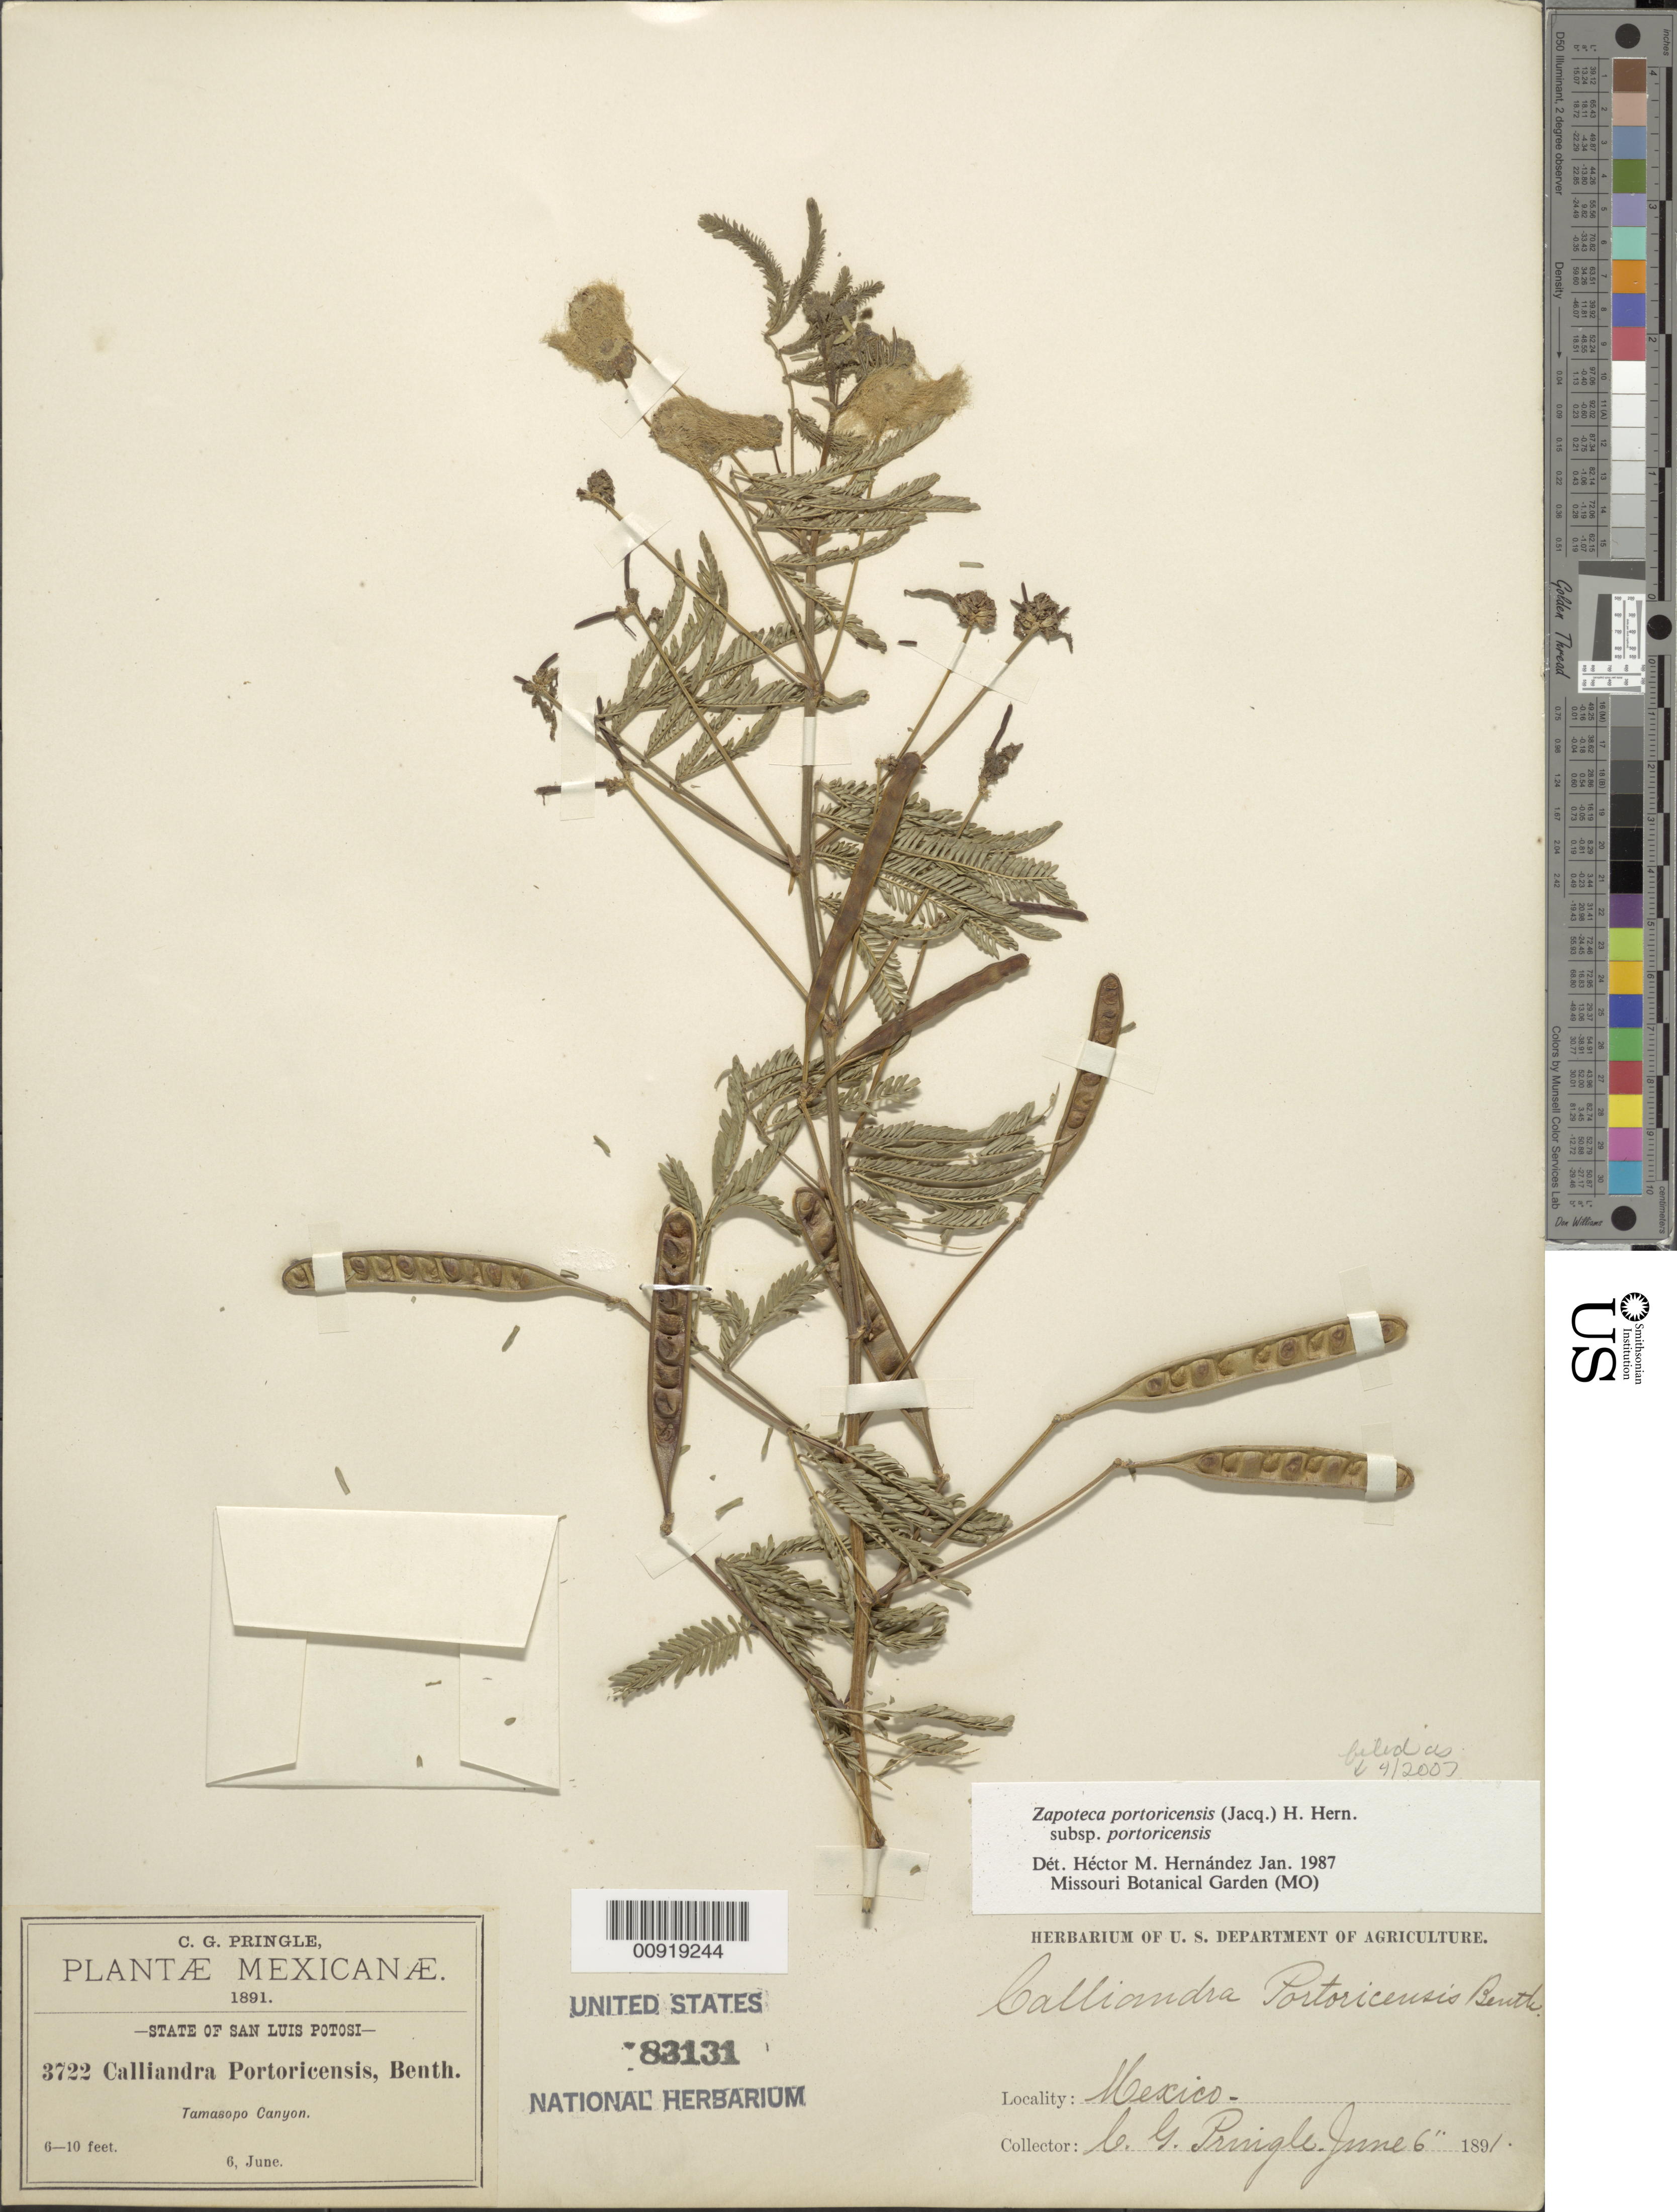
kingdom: Plantae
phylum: Tracheophyta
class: Magnoliopsida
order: Fabales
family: Fabaceae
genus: Zapoteca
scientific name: Zapoteca portoricensis subsp. portoricensis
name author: (Jacq.) H.M. Hern.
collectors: C. G. Pringle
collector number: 3722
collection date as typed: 06 Jun 1891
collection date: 1891-06-06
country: Mexico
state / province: San Luis Potosí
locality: Tamasopo Canyon.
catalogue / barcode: US 83131